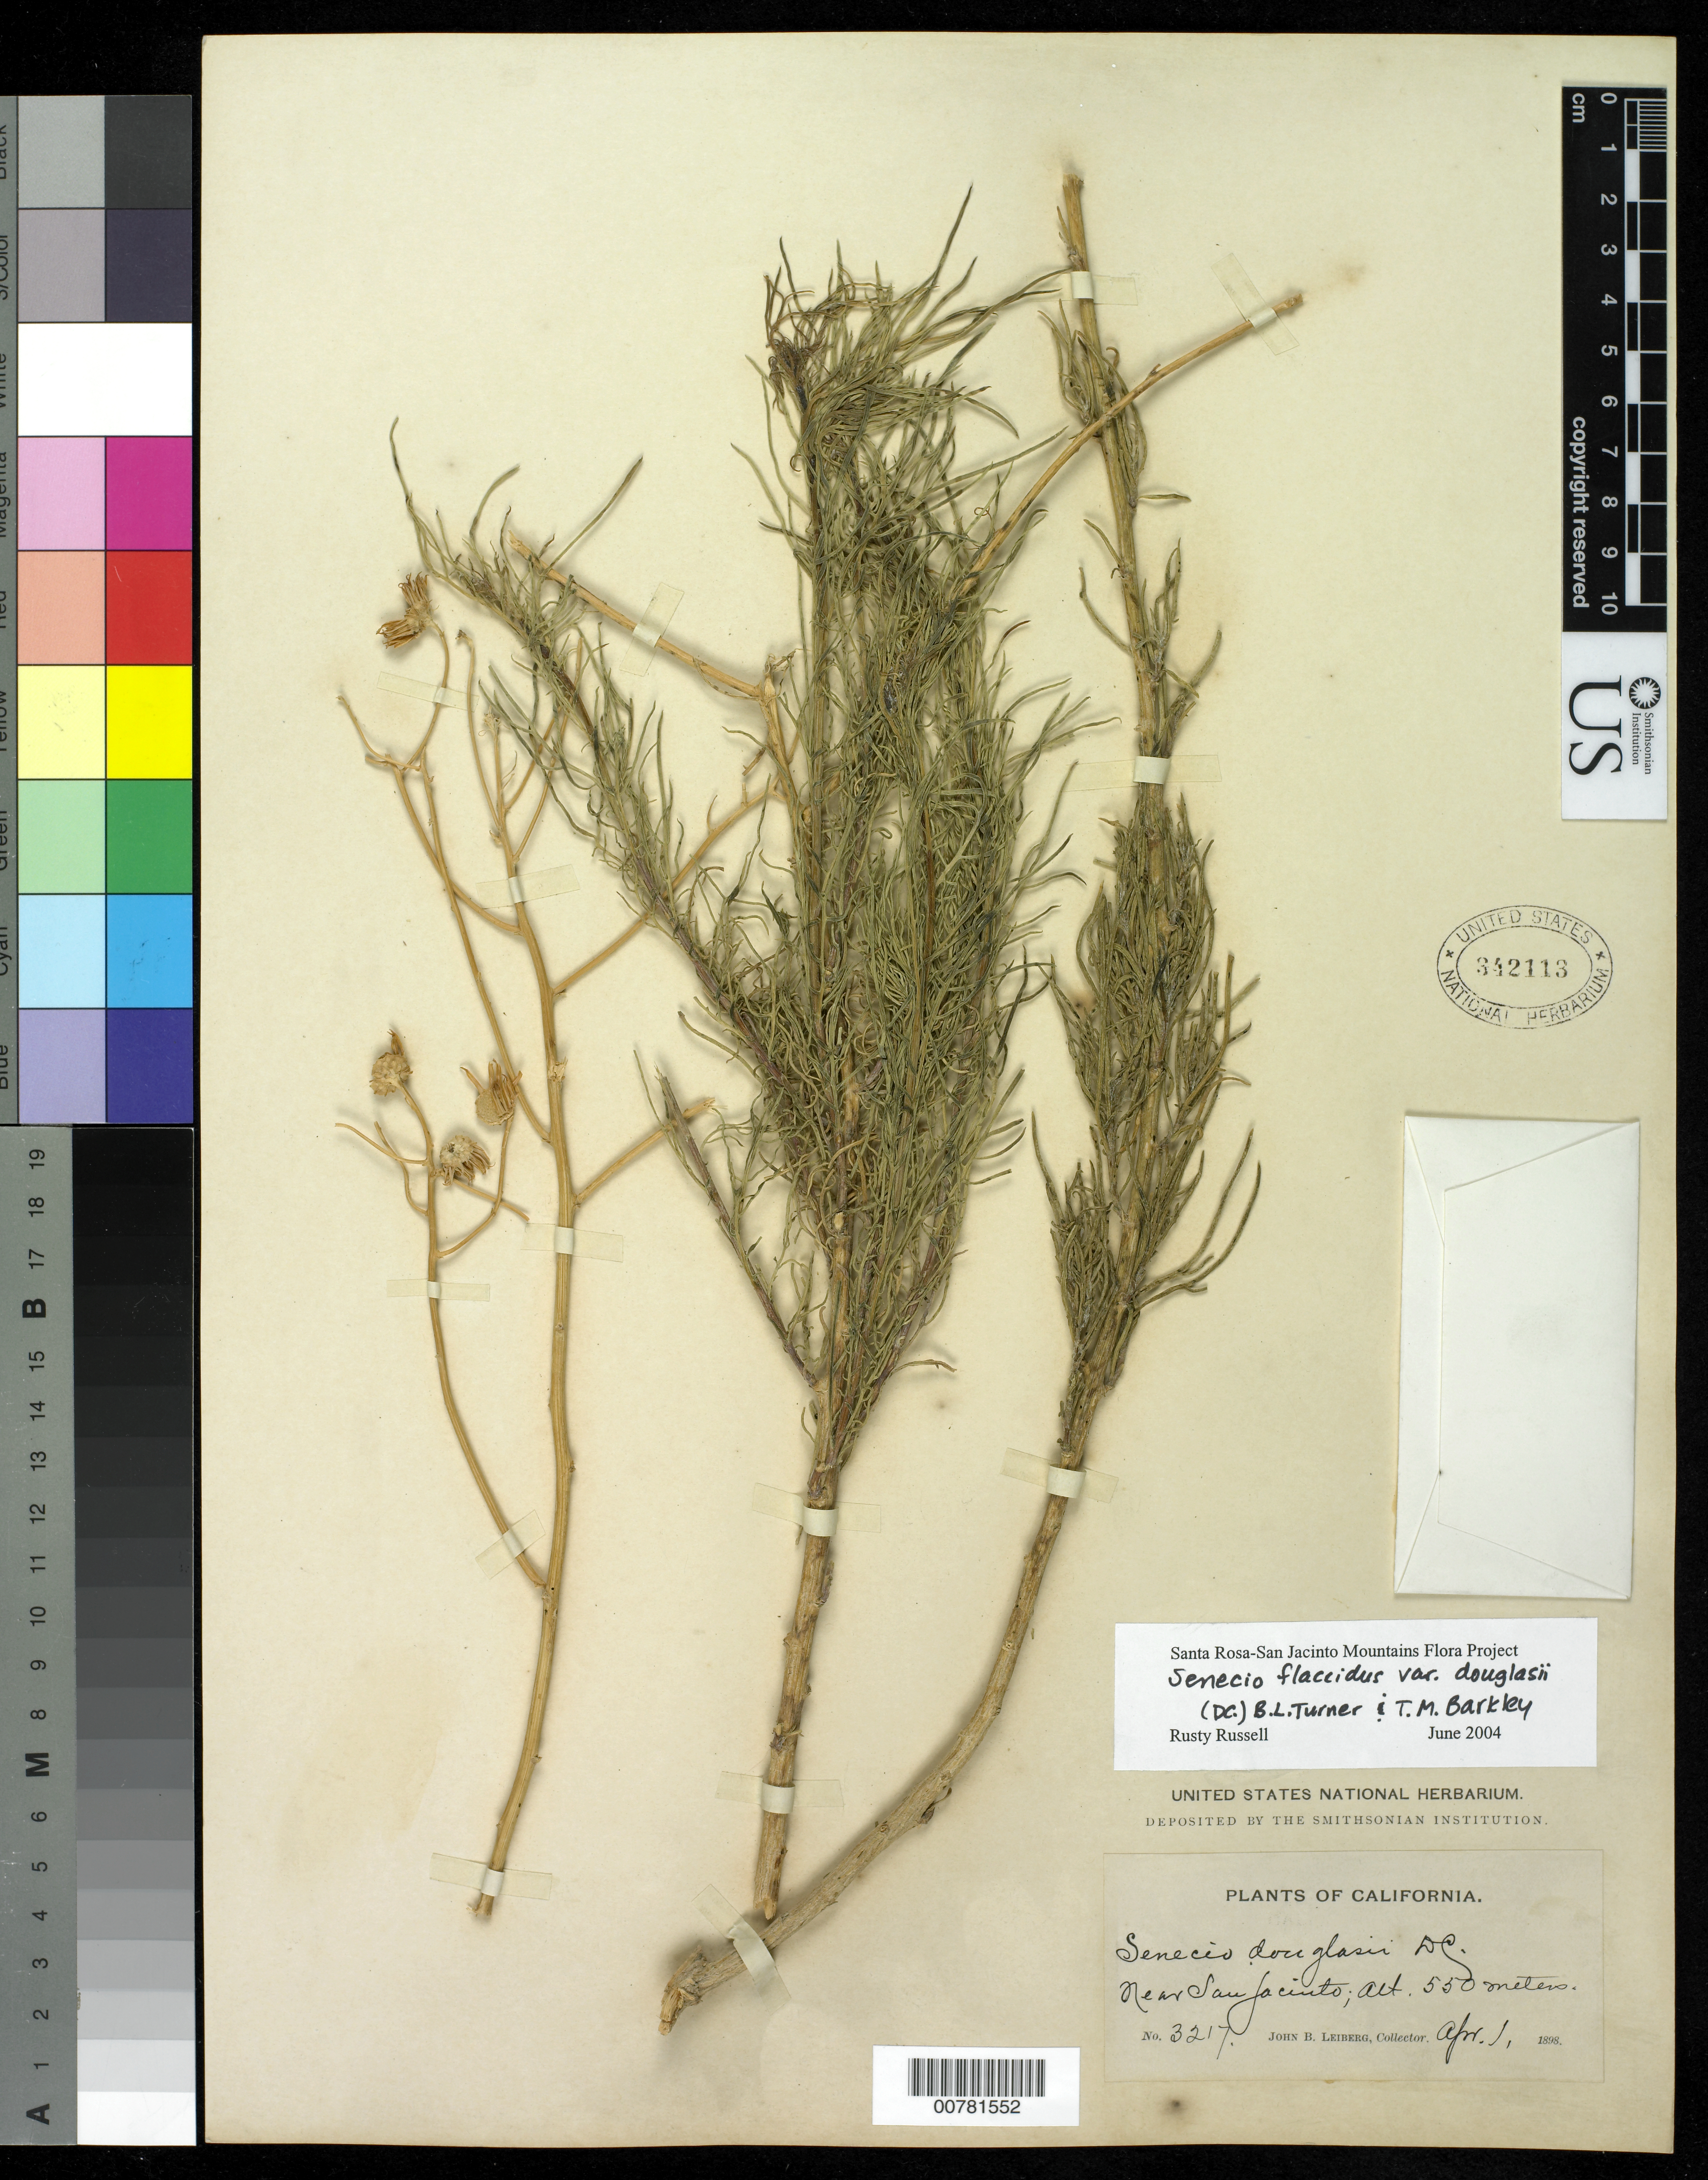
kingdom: Plantae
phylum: Tracheophyta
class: Magnoliopsida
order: Asterales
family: Asteraceae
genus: Senecio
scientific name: Senecio flaccidus var. douglasii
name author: (DC.) B.L. Turner & T.M. Barkley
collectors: J. B. Leiberg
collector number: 3217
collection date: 1898-04-01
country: United States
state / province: California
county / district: Riverside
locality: Near San Jacinto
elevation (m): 550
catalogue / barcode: US 342113